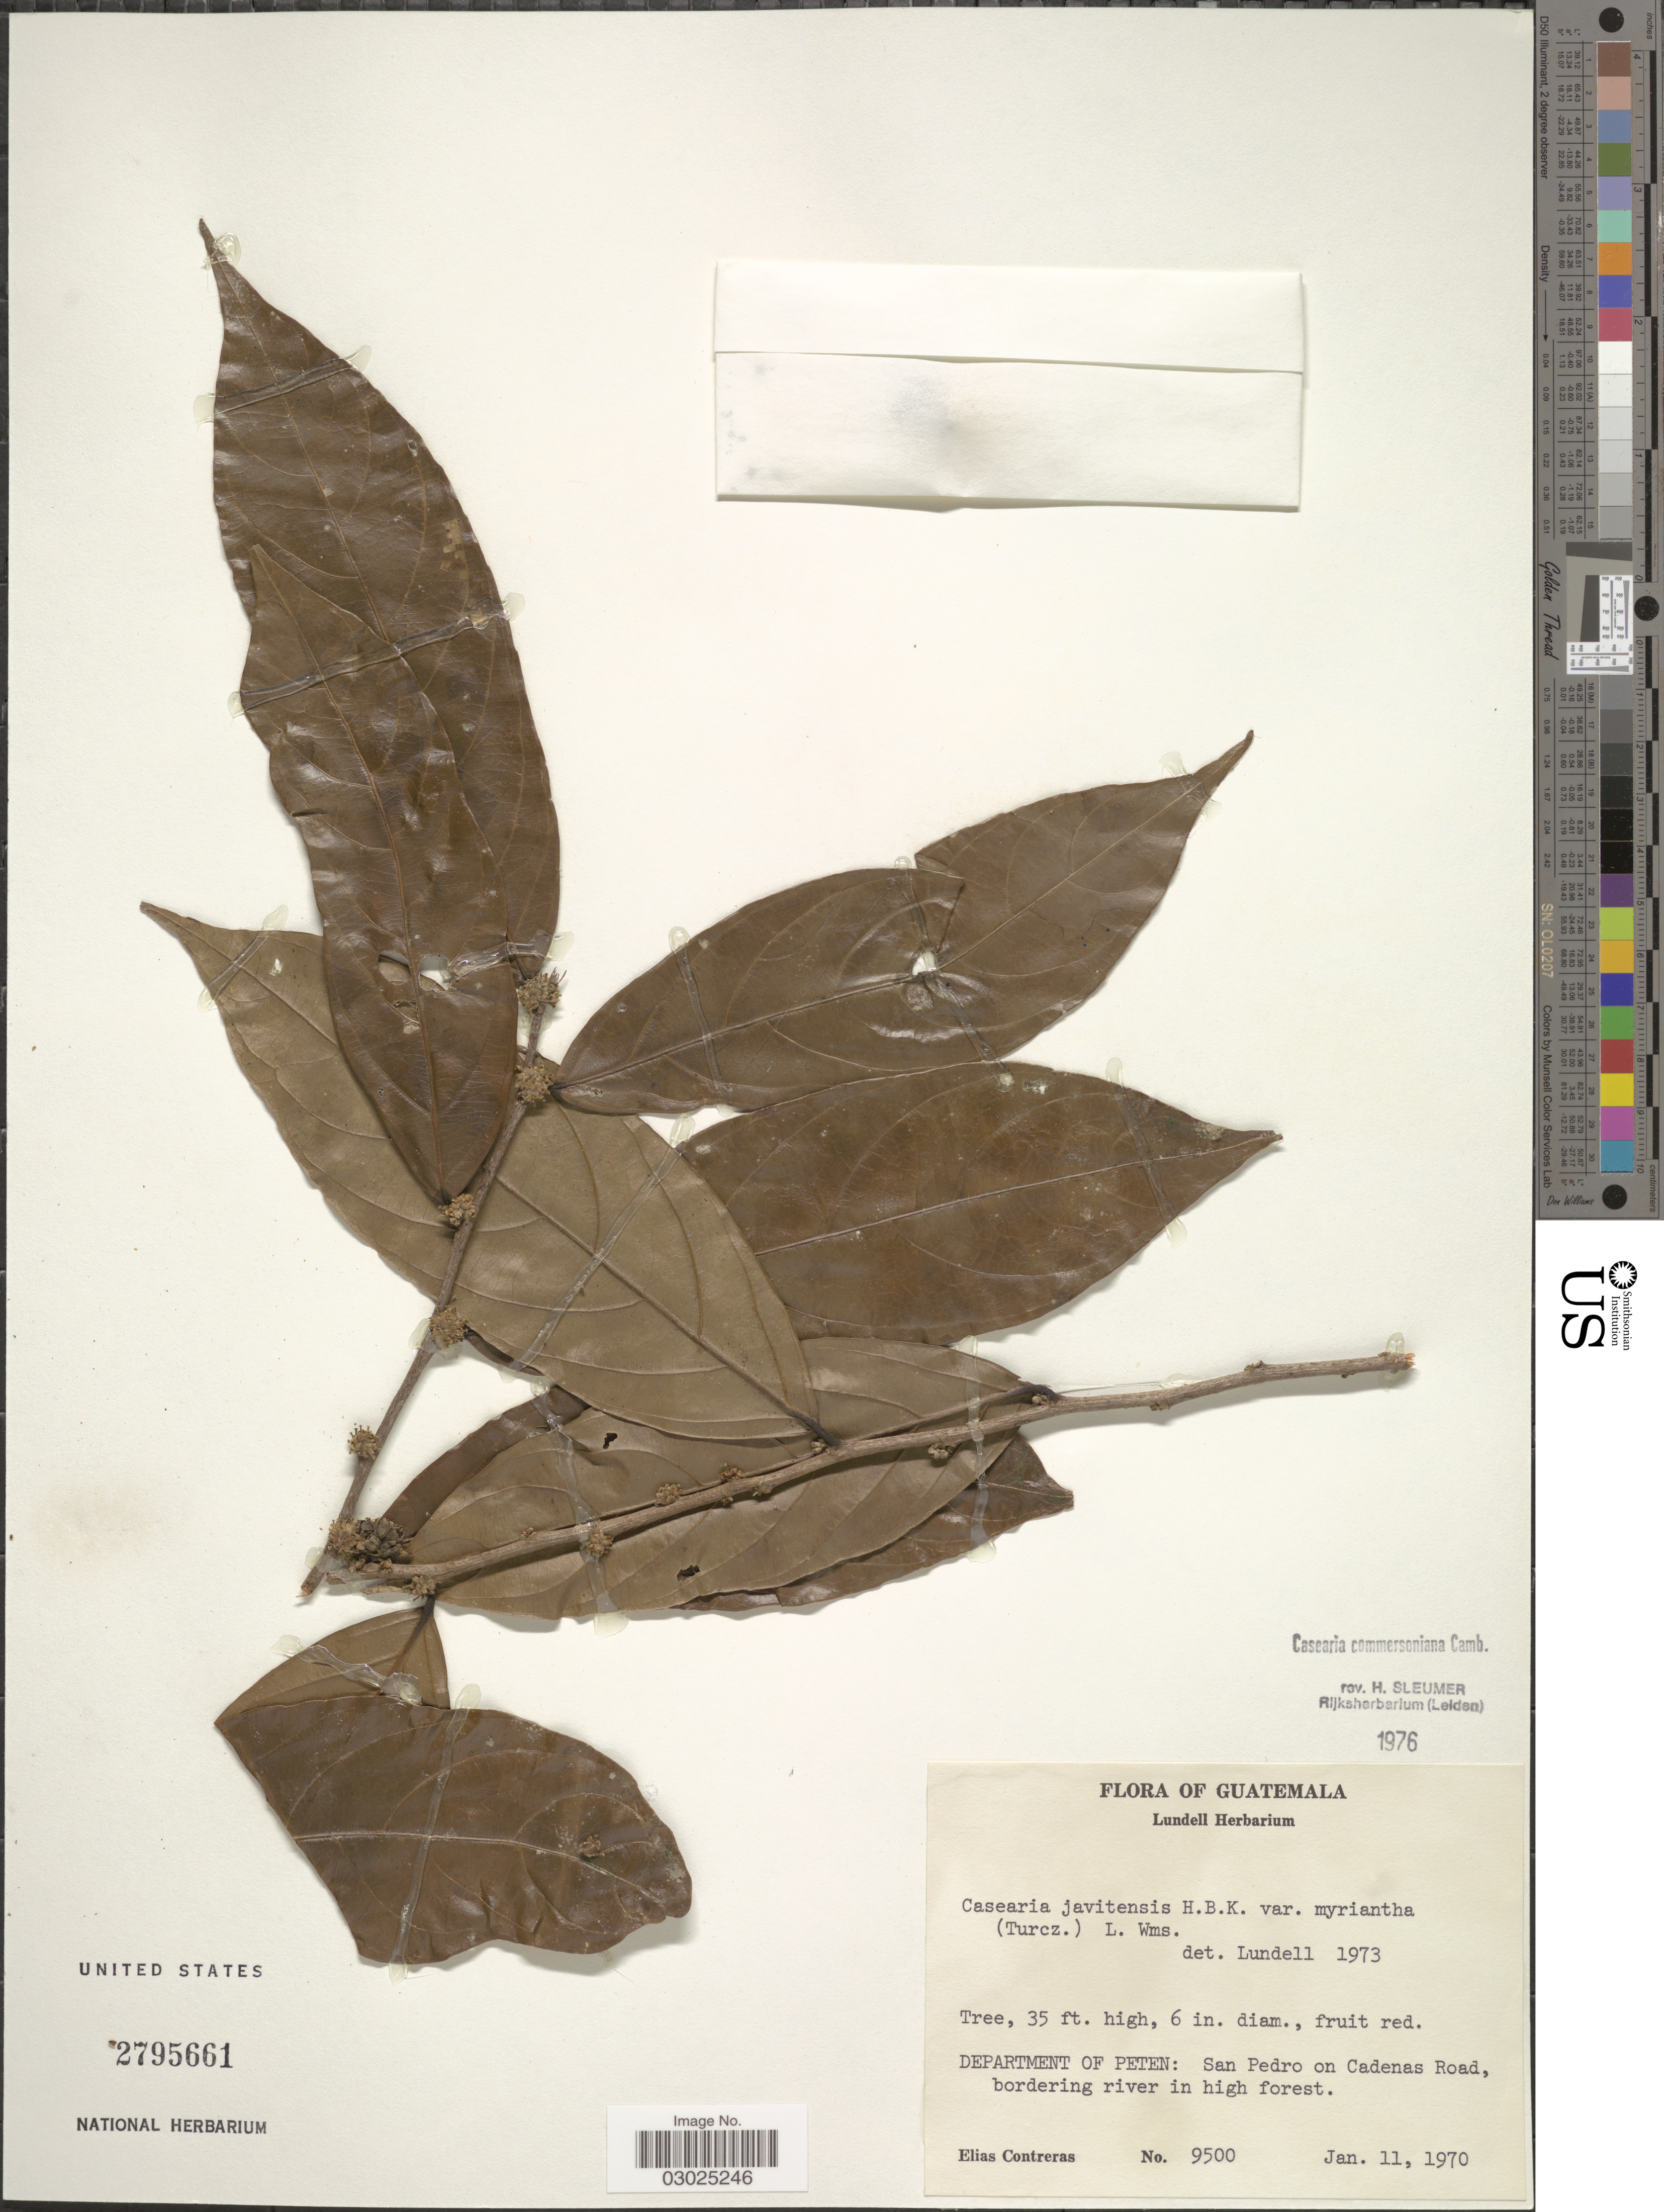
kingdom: Plantae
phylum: Tracheophyta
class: Magnoliopsida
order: Malpighiales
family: Salicaceae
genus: Piparea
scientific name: Piparea dentata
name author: Aubl.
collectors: E. Contreras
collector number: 9500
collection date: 1970-01-11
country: Guatemala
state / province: El Petén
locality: Department of Peten: San Pedro on Cadenas Road, bordering river in high forest.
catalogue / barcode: US 2795661